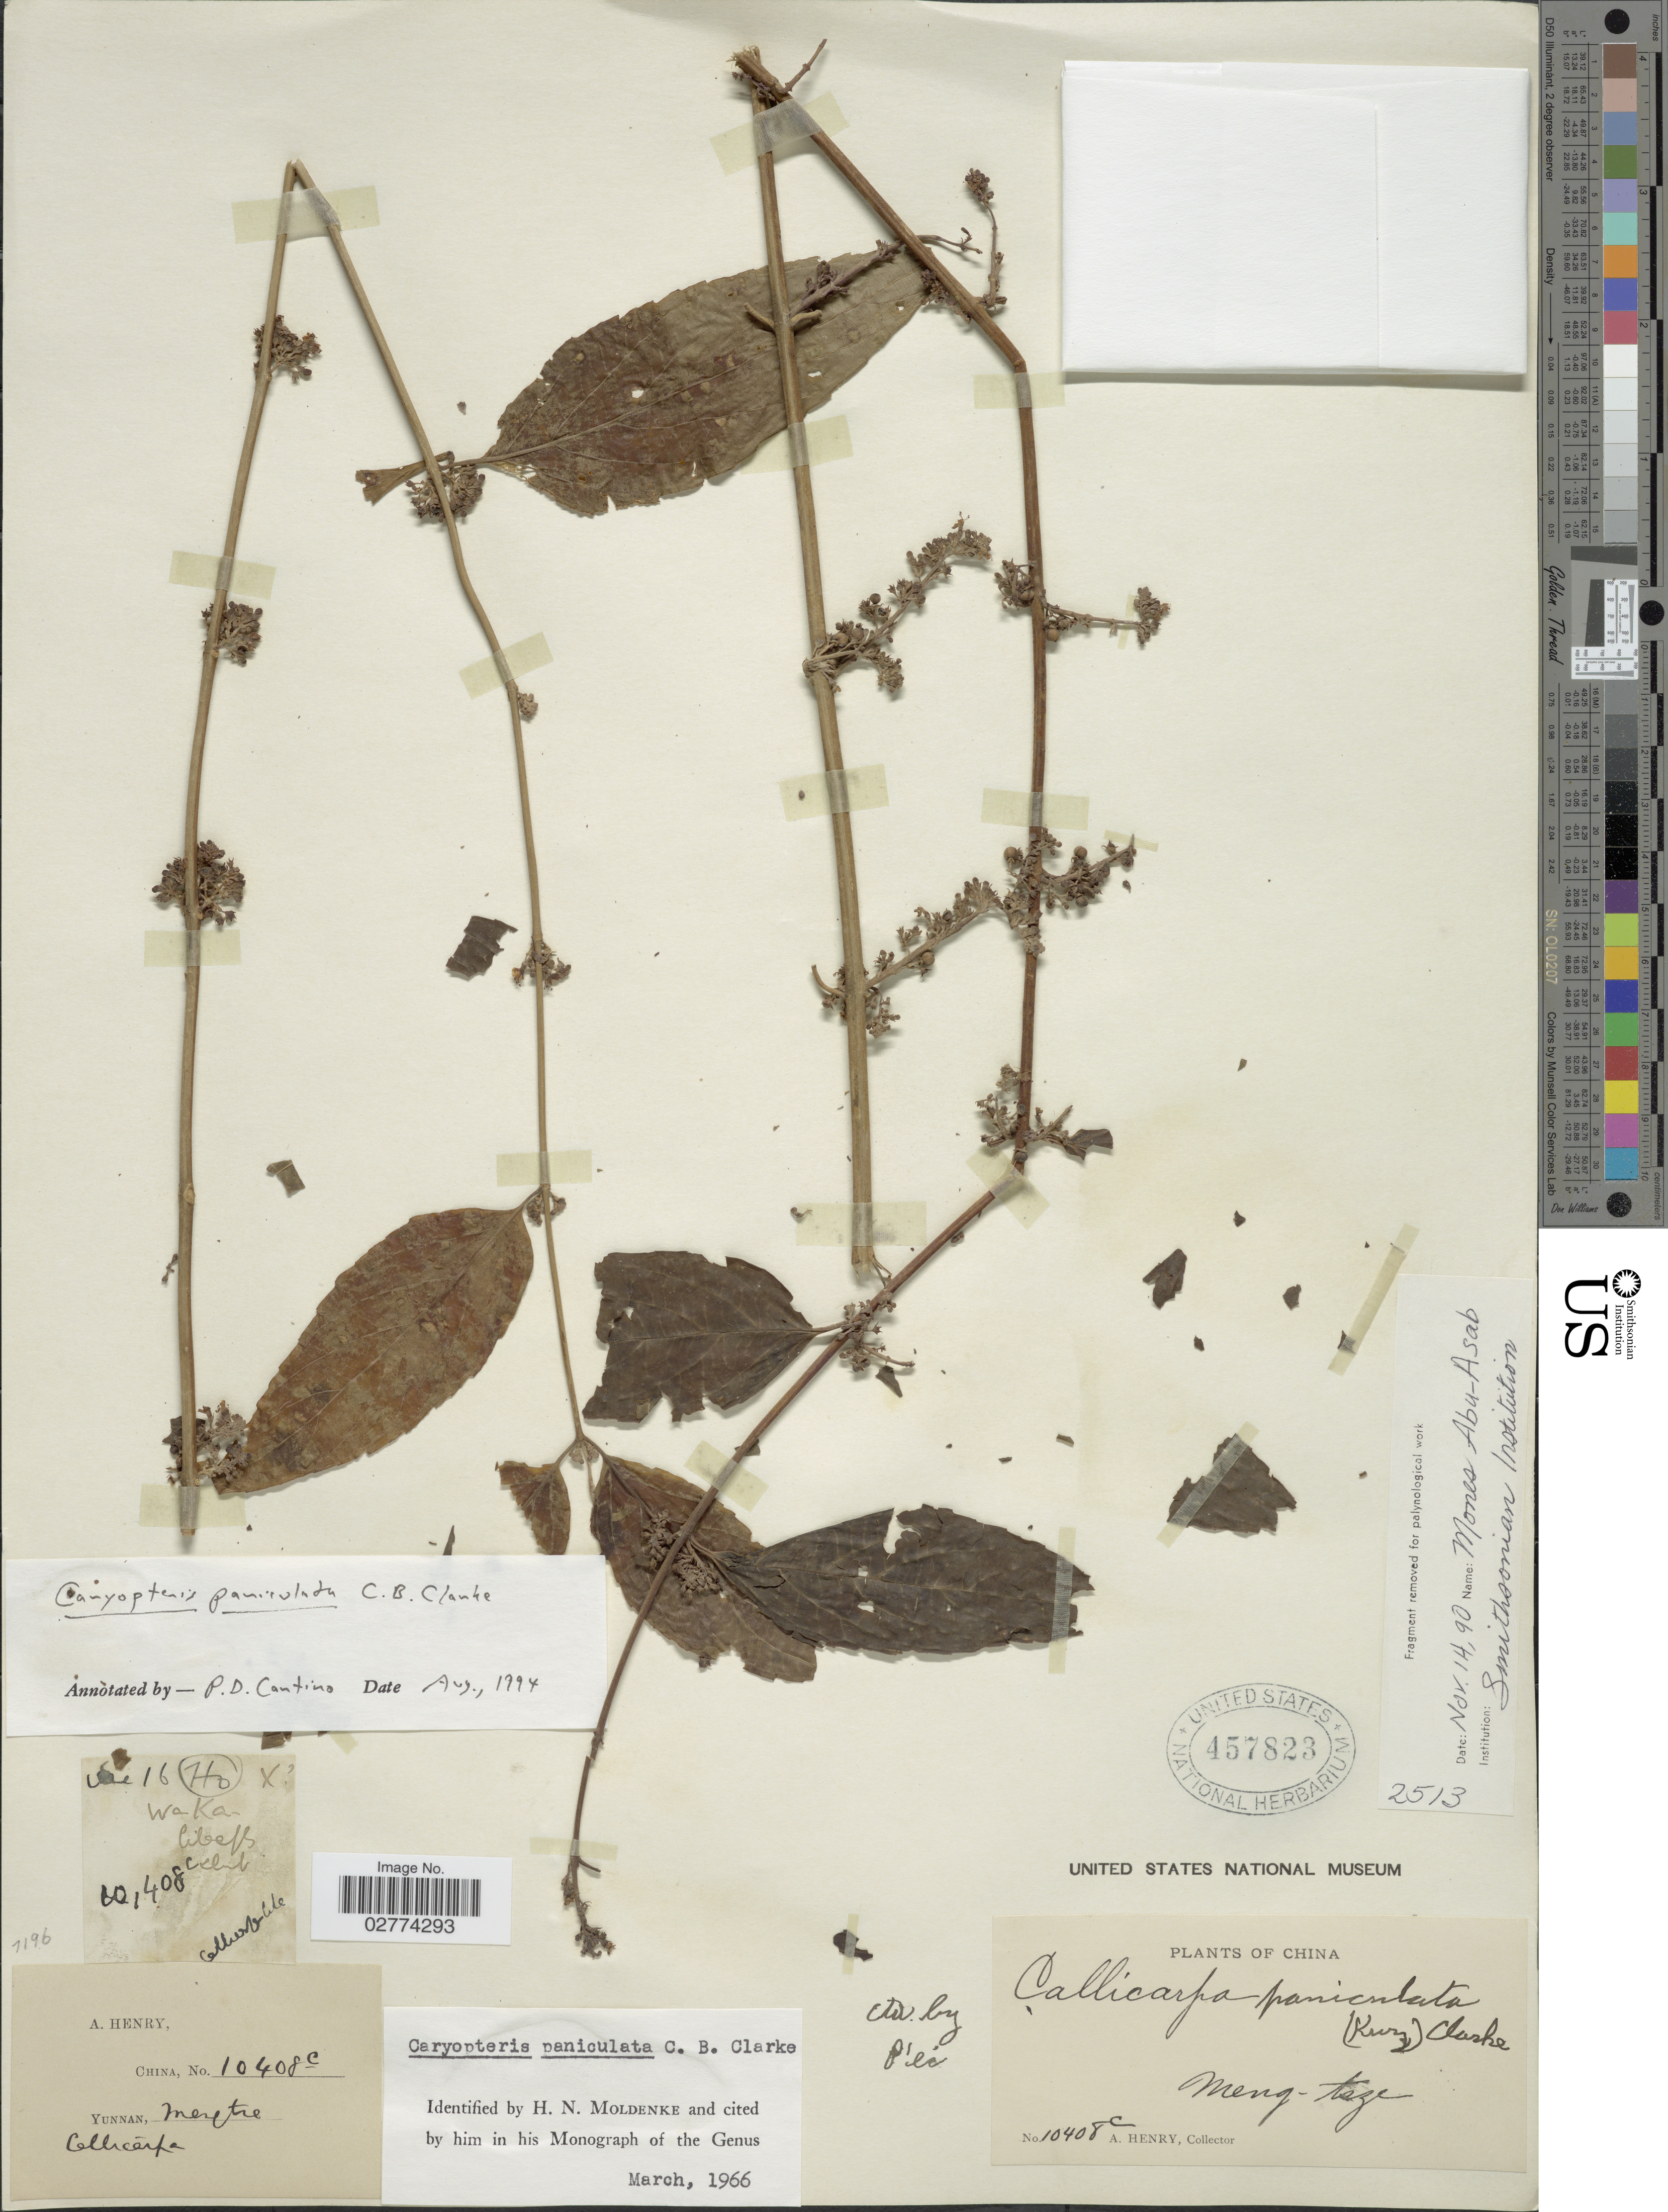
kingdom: Plantae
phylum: Tracheophyta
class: Magnoliopsida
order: Lamiales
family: Lamiaceae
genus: Caryopteris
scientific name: Caryopteris paniculata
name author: C.B. Clarke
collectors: A. Henry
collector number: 10408 C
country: China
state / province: Yunnan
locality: Meng-tsze.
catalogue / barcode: US 457823